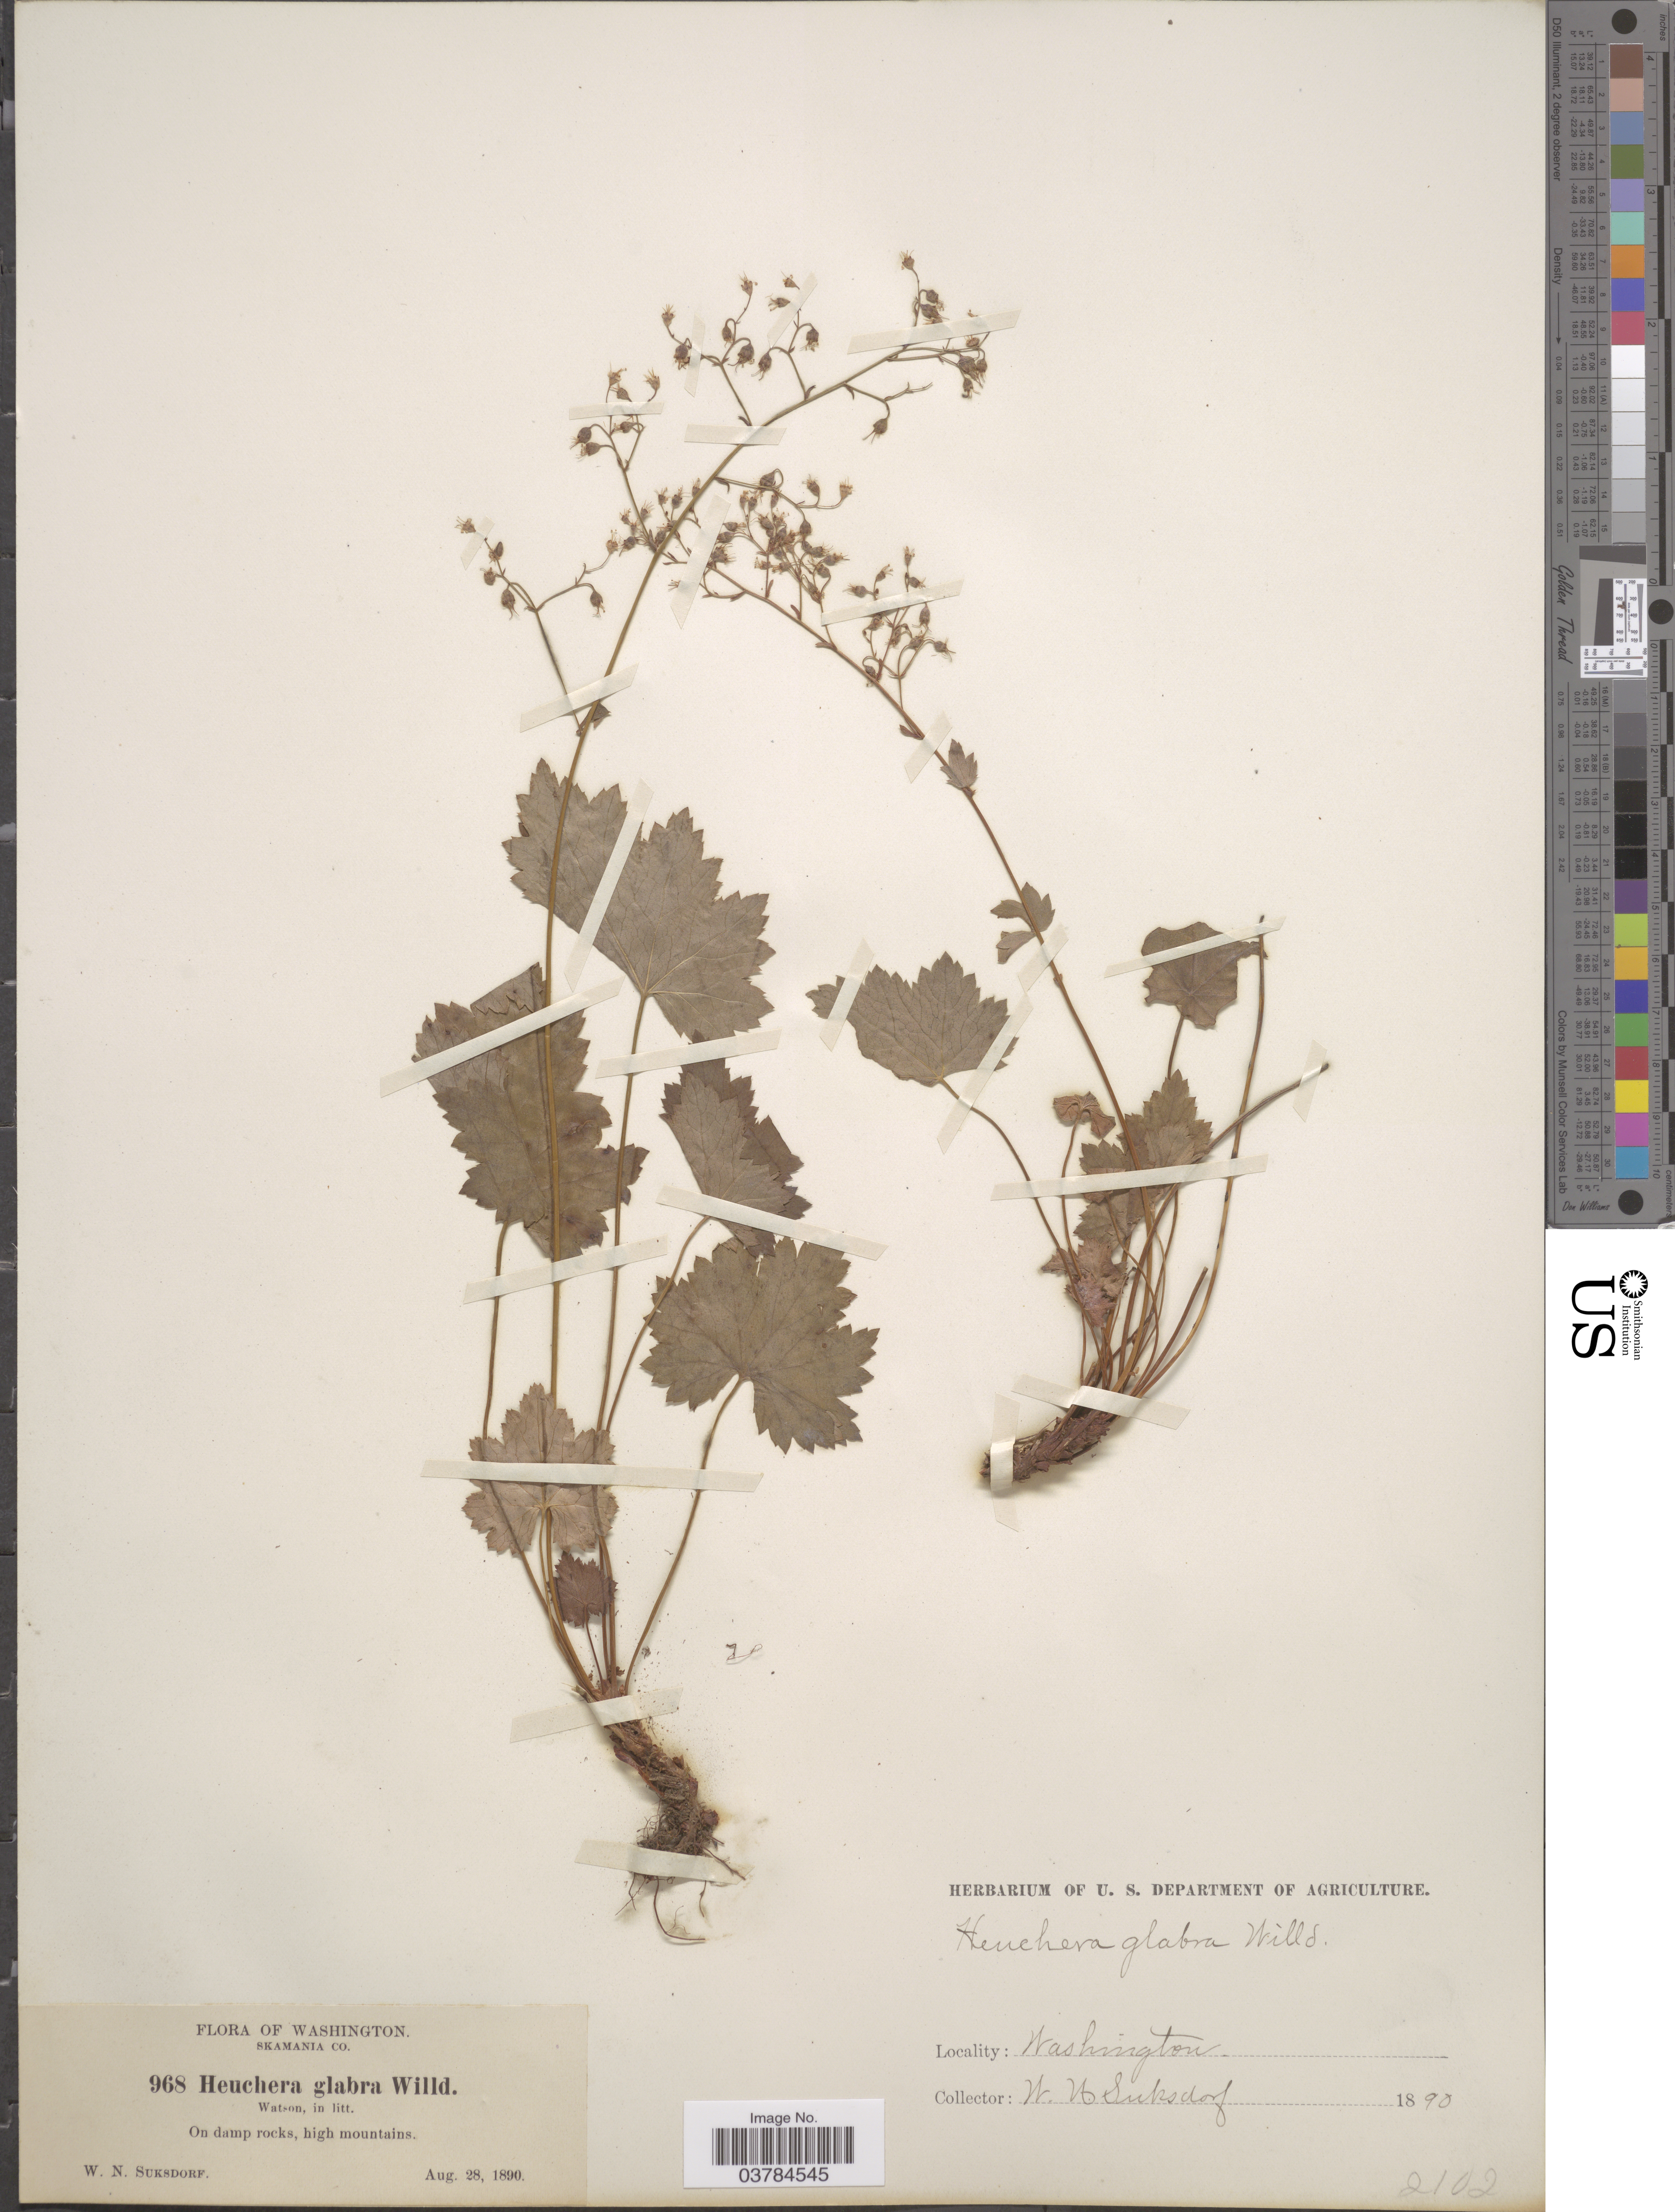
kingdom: Plantae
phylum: Tracheophyta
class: Magnoliopsida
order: Saxifragales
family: Saxifragaceae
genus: Heuchera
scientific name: Heuchera glabra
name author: Willd. ex Roem. & Schult.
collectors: W. N. Suksdorf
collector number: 968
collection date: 1890-08-28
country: United States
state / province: Washington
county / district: Skamania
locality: Skamania Co. On damp rocks, high mountains.